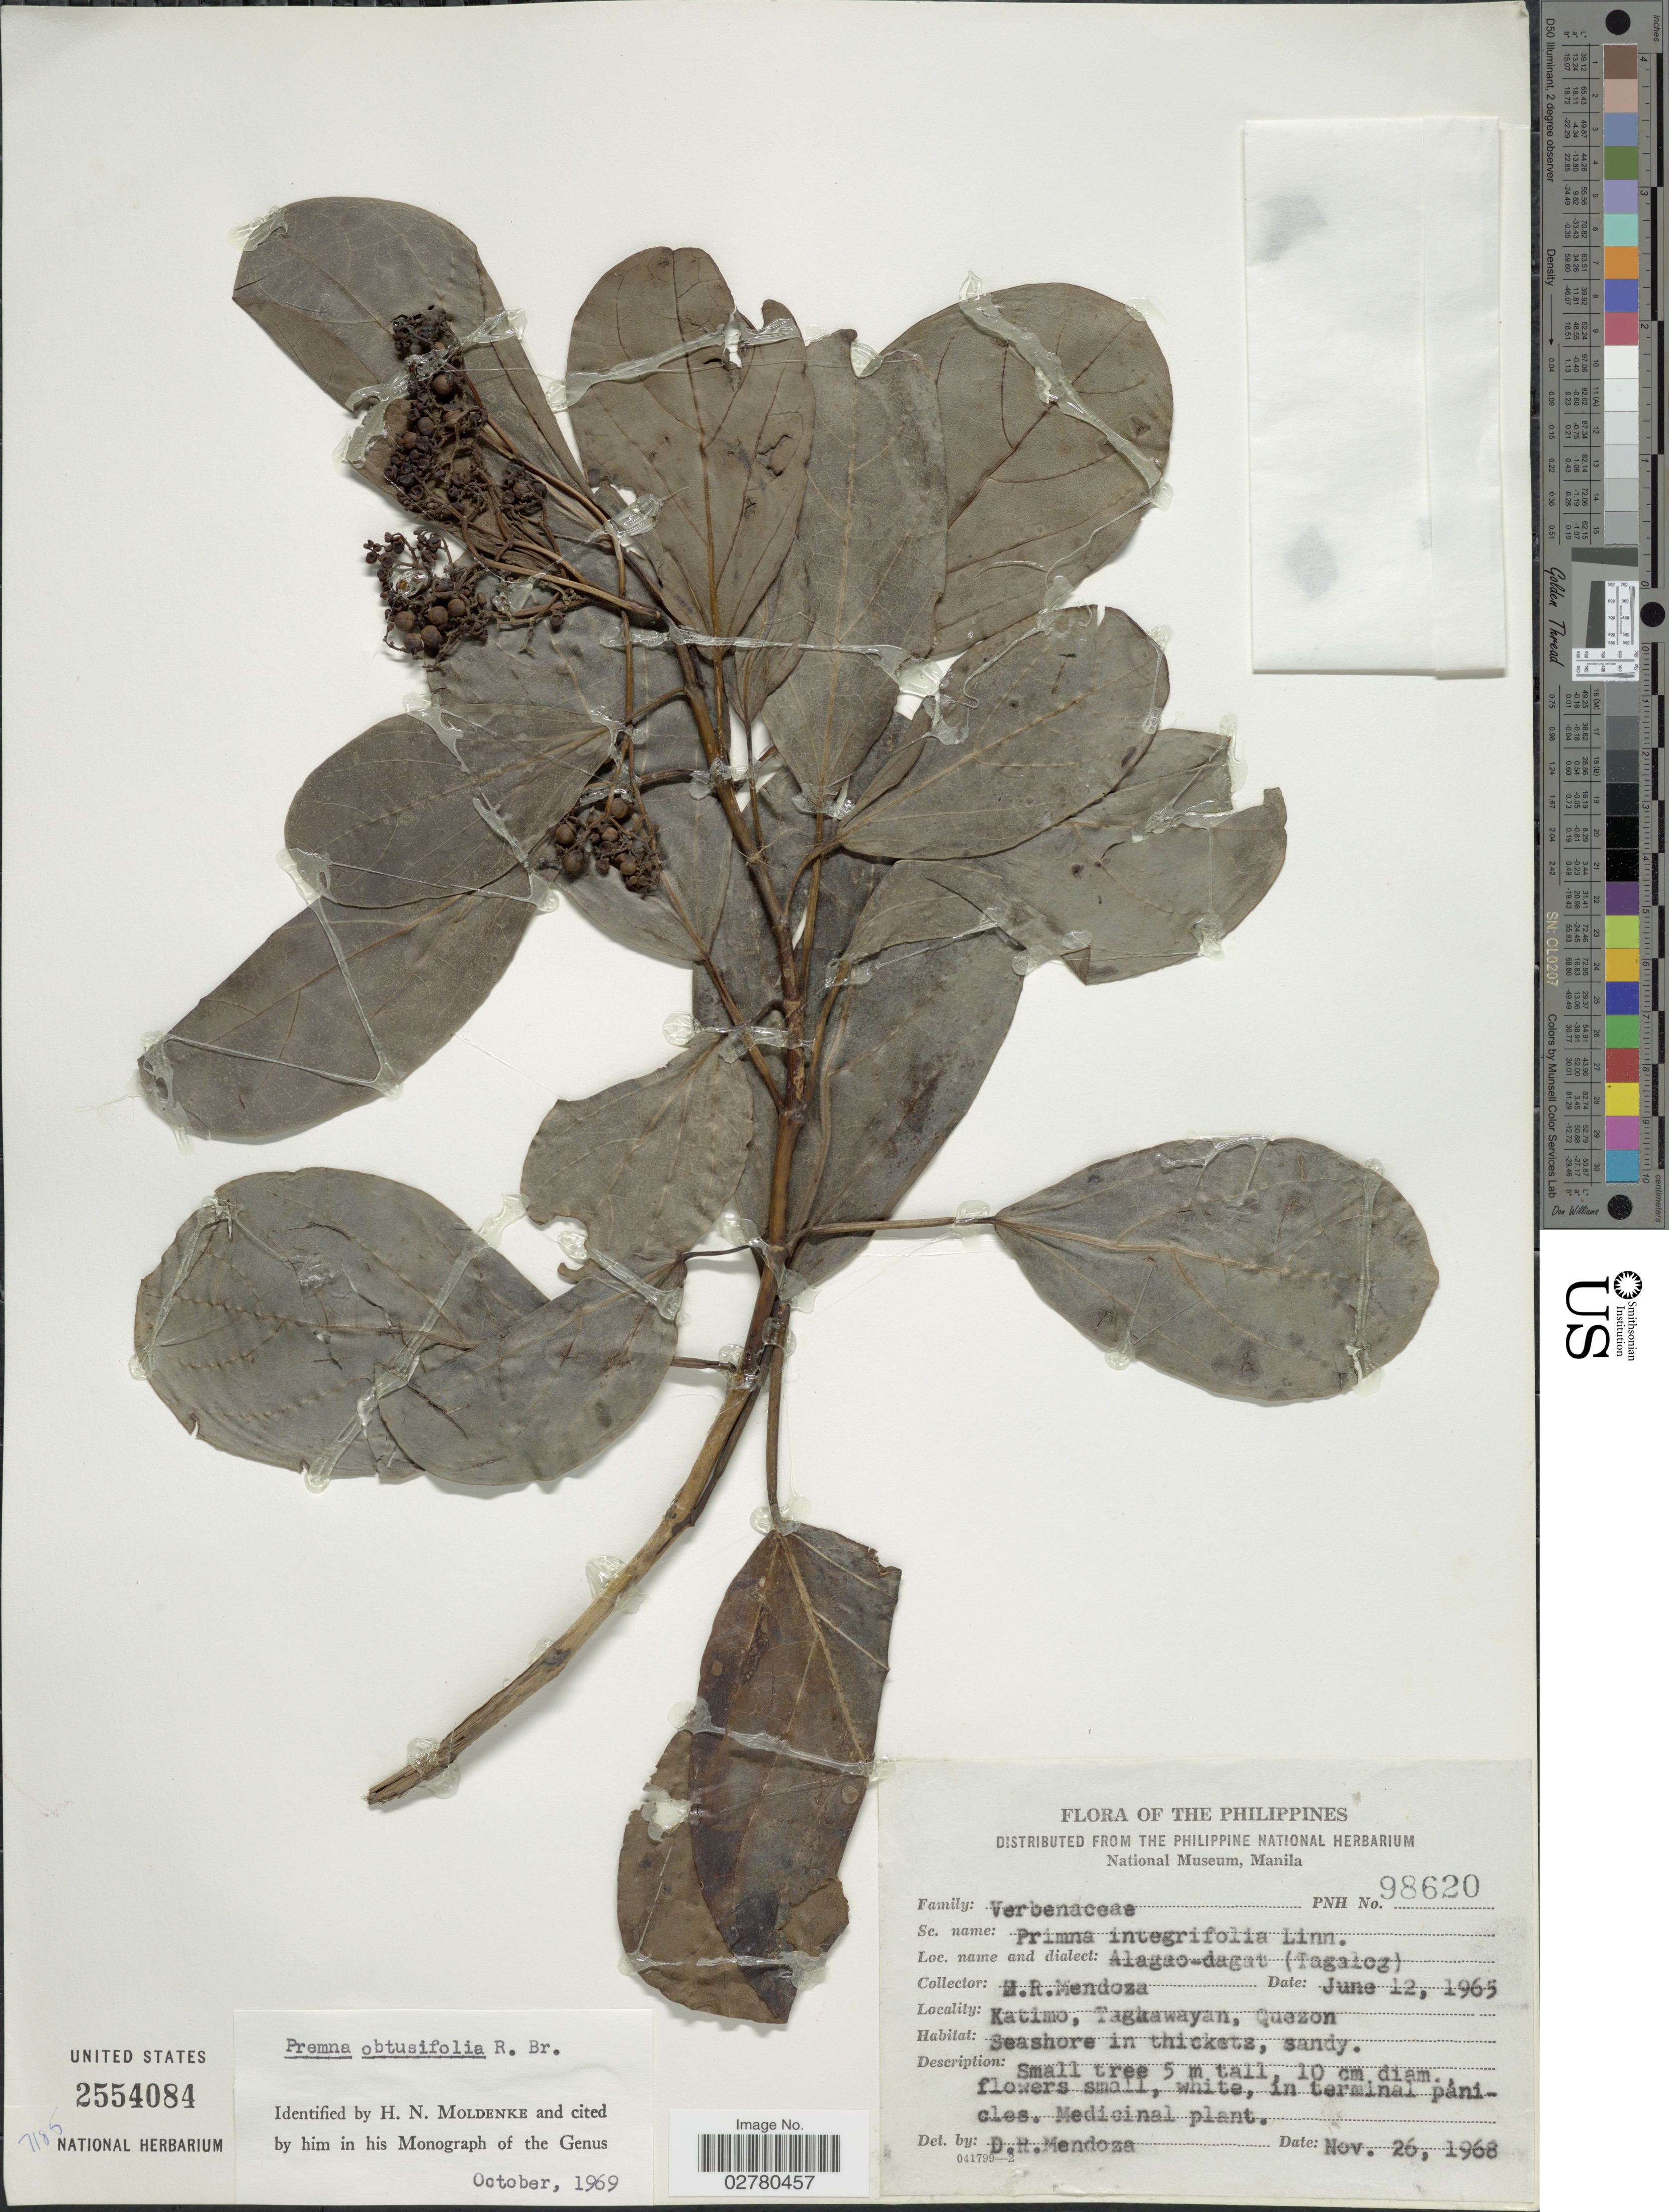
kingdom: Plantae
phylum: Tracheophyta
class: Magnoliopsida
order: Lamiales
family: Lamiaceae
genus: Premna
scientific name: Premna obtusifolia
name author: R. Br.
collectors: D. Mendoza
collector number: PNH 98620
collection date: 1965-06-12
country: Philippines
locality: Katimo, Tagkawayan, Quezon.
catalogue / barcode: US 2554084